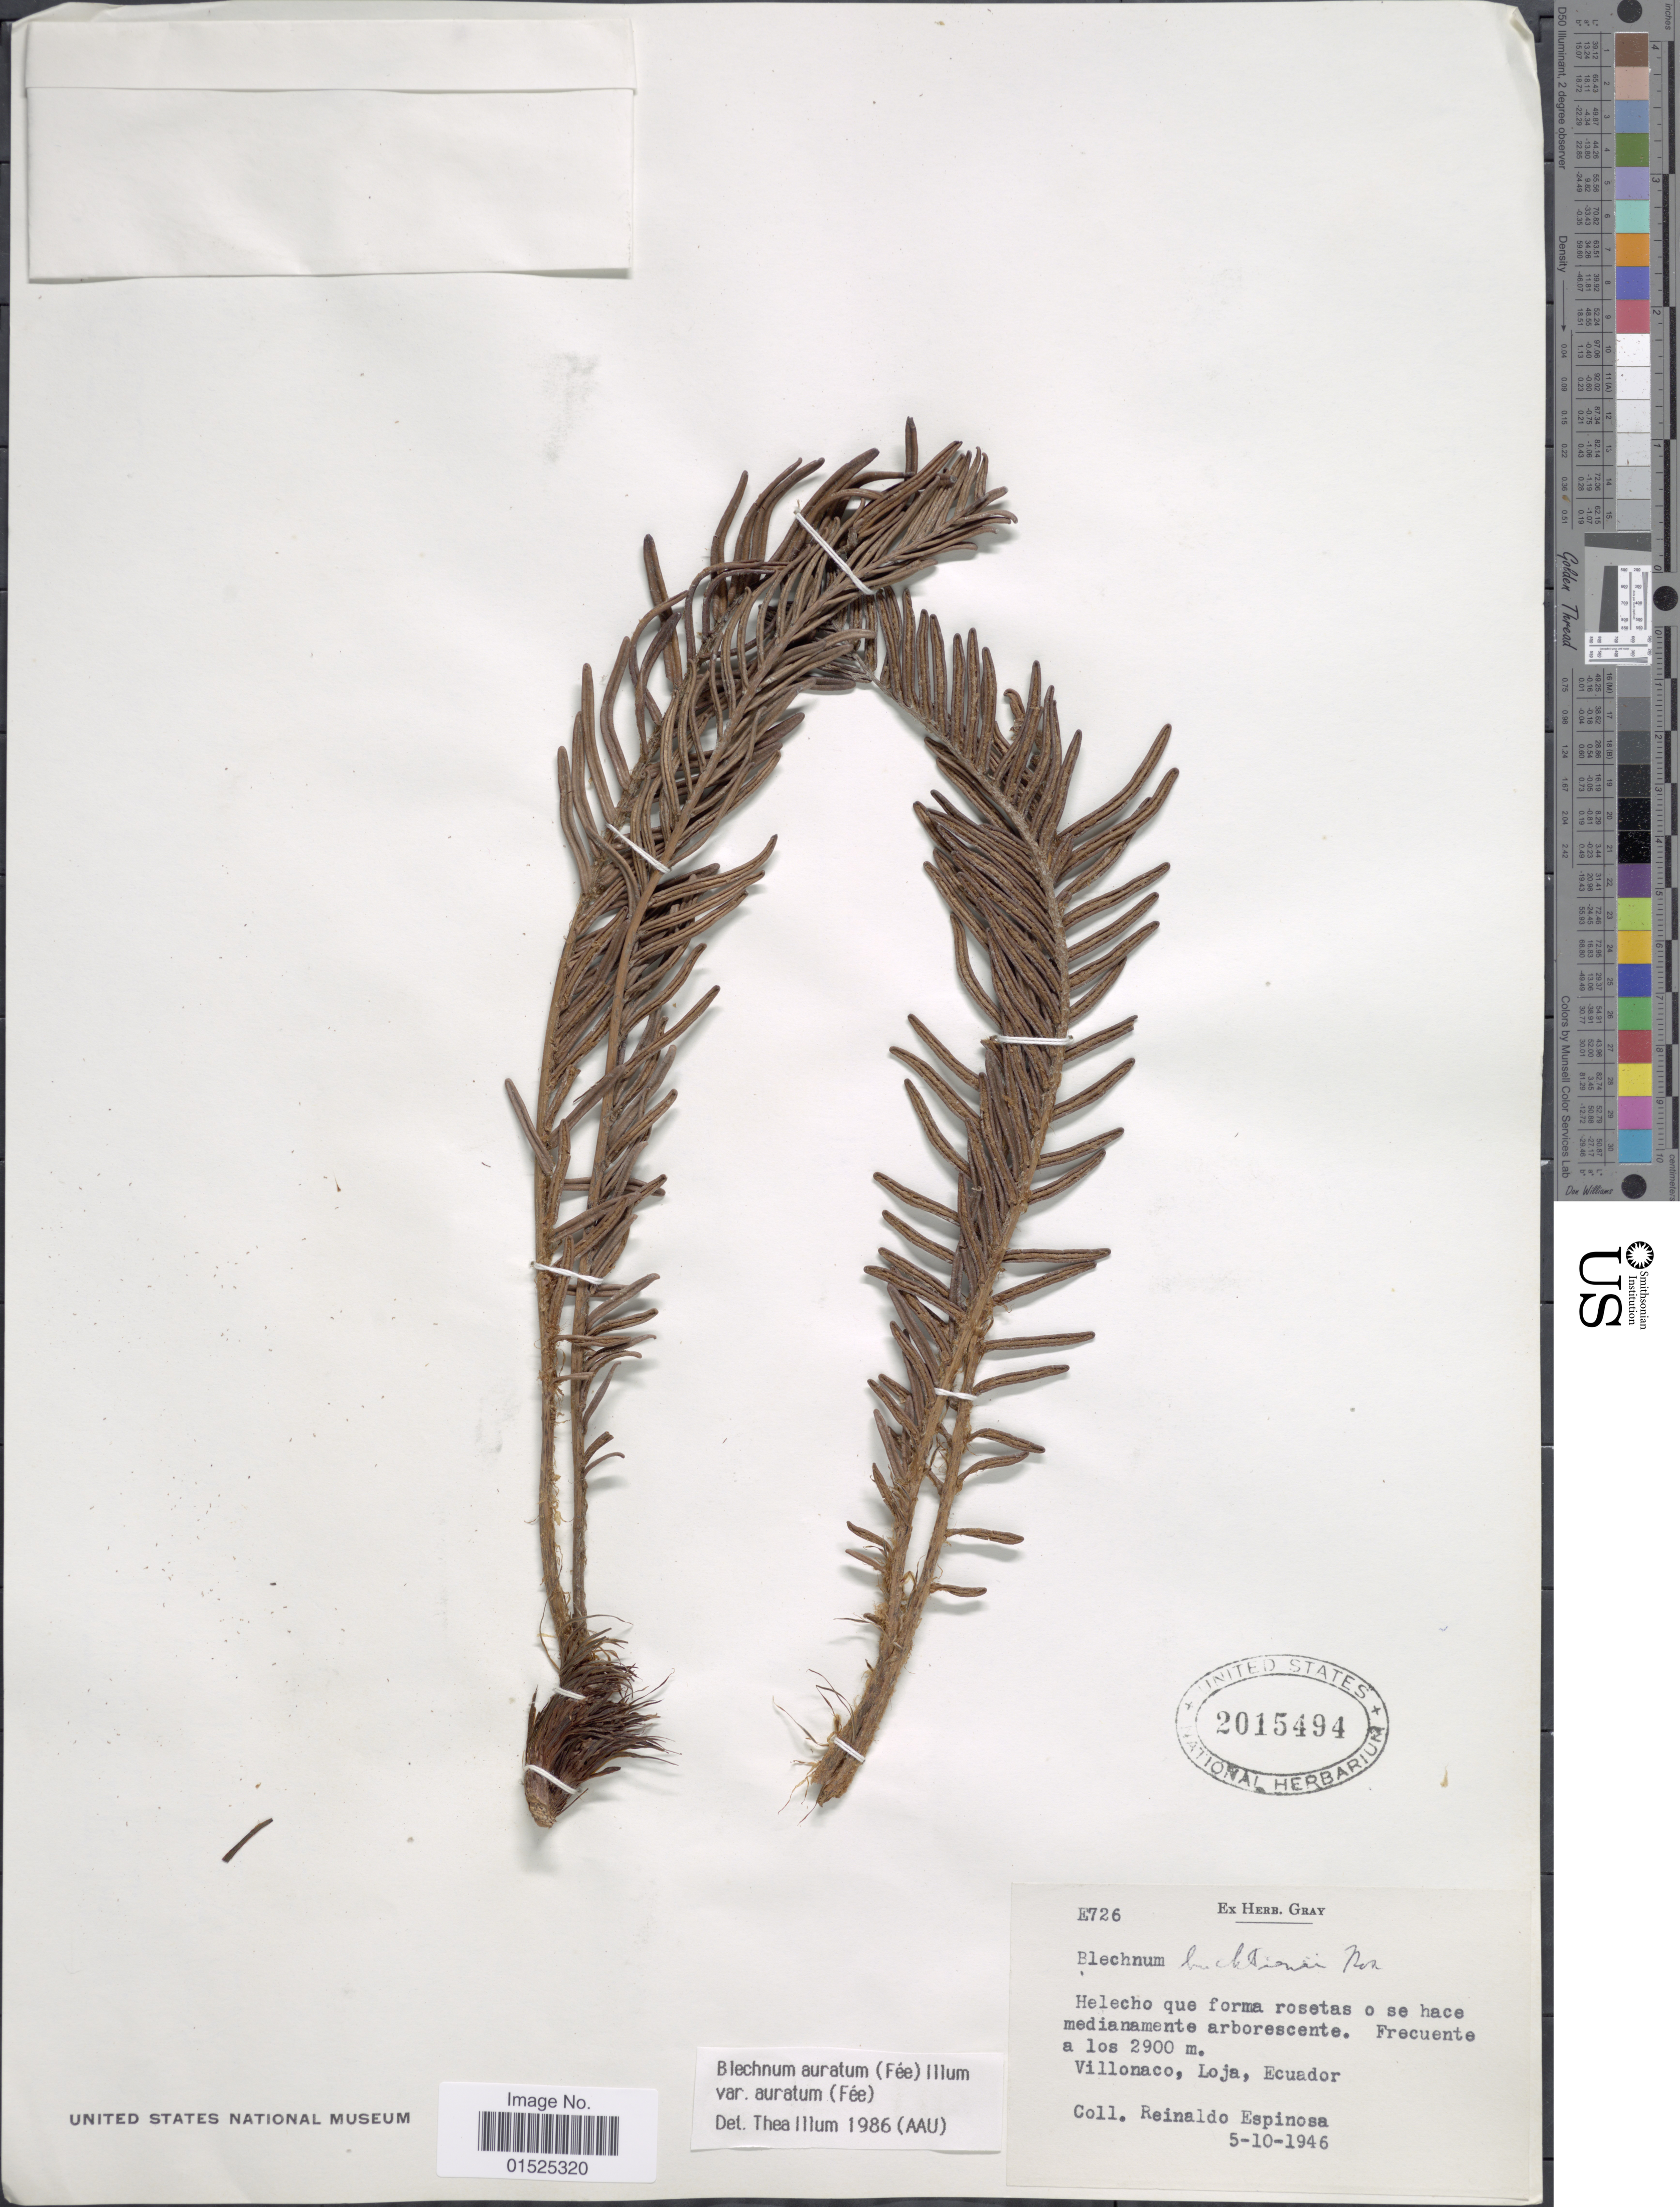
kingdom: Plantae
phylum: Tracheophyta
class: Polypodiopsida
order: Polypodiales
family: Blechnaceae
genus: Blechnum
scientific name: Blechnum auratum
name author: (Fée) R.M. Tryon & Stolze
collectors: R. Espinosa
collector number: E726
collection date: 1946-10-05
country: Ecuador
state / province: Loja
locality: Villonaco, Loja.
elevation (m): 2900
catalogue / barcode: US 2015494